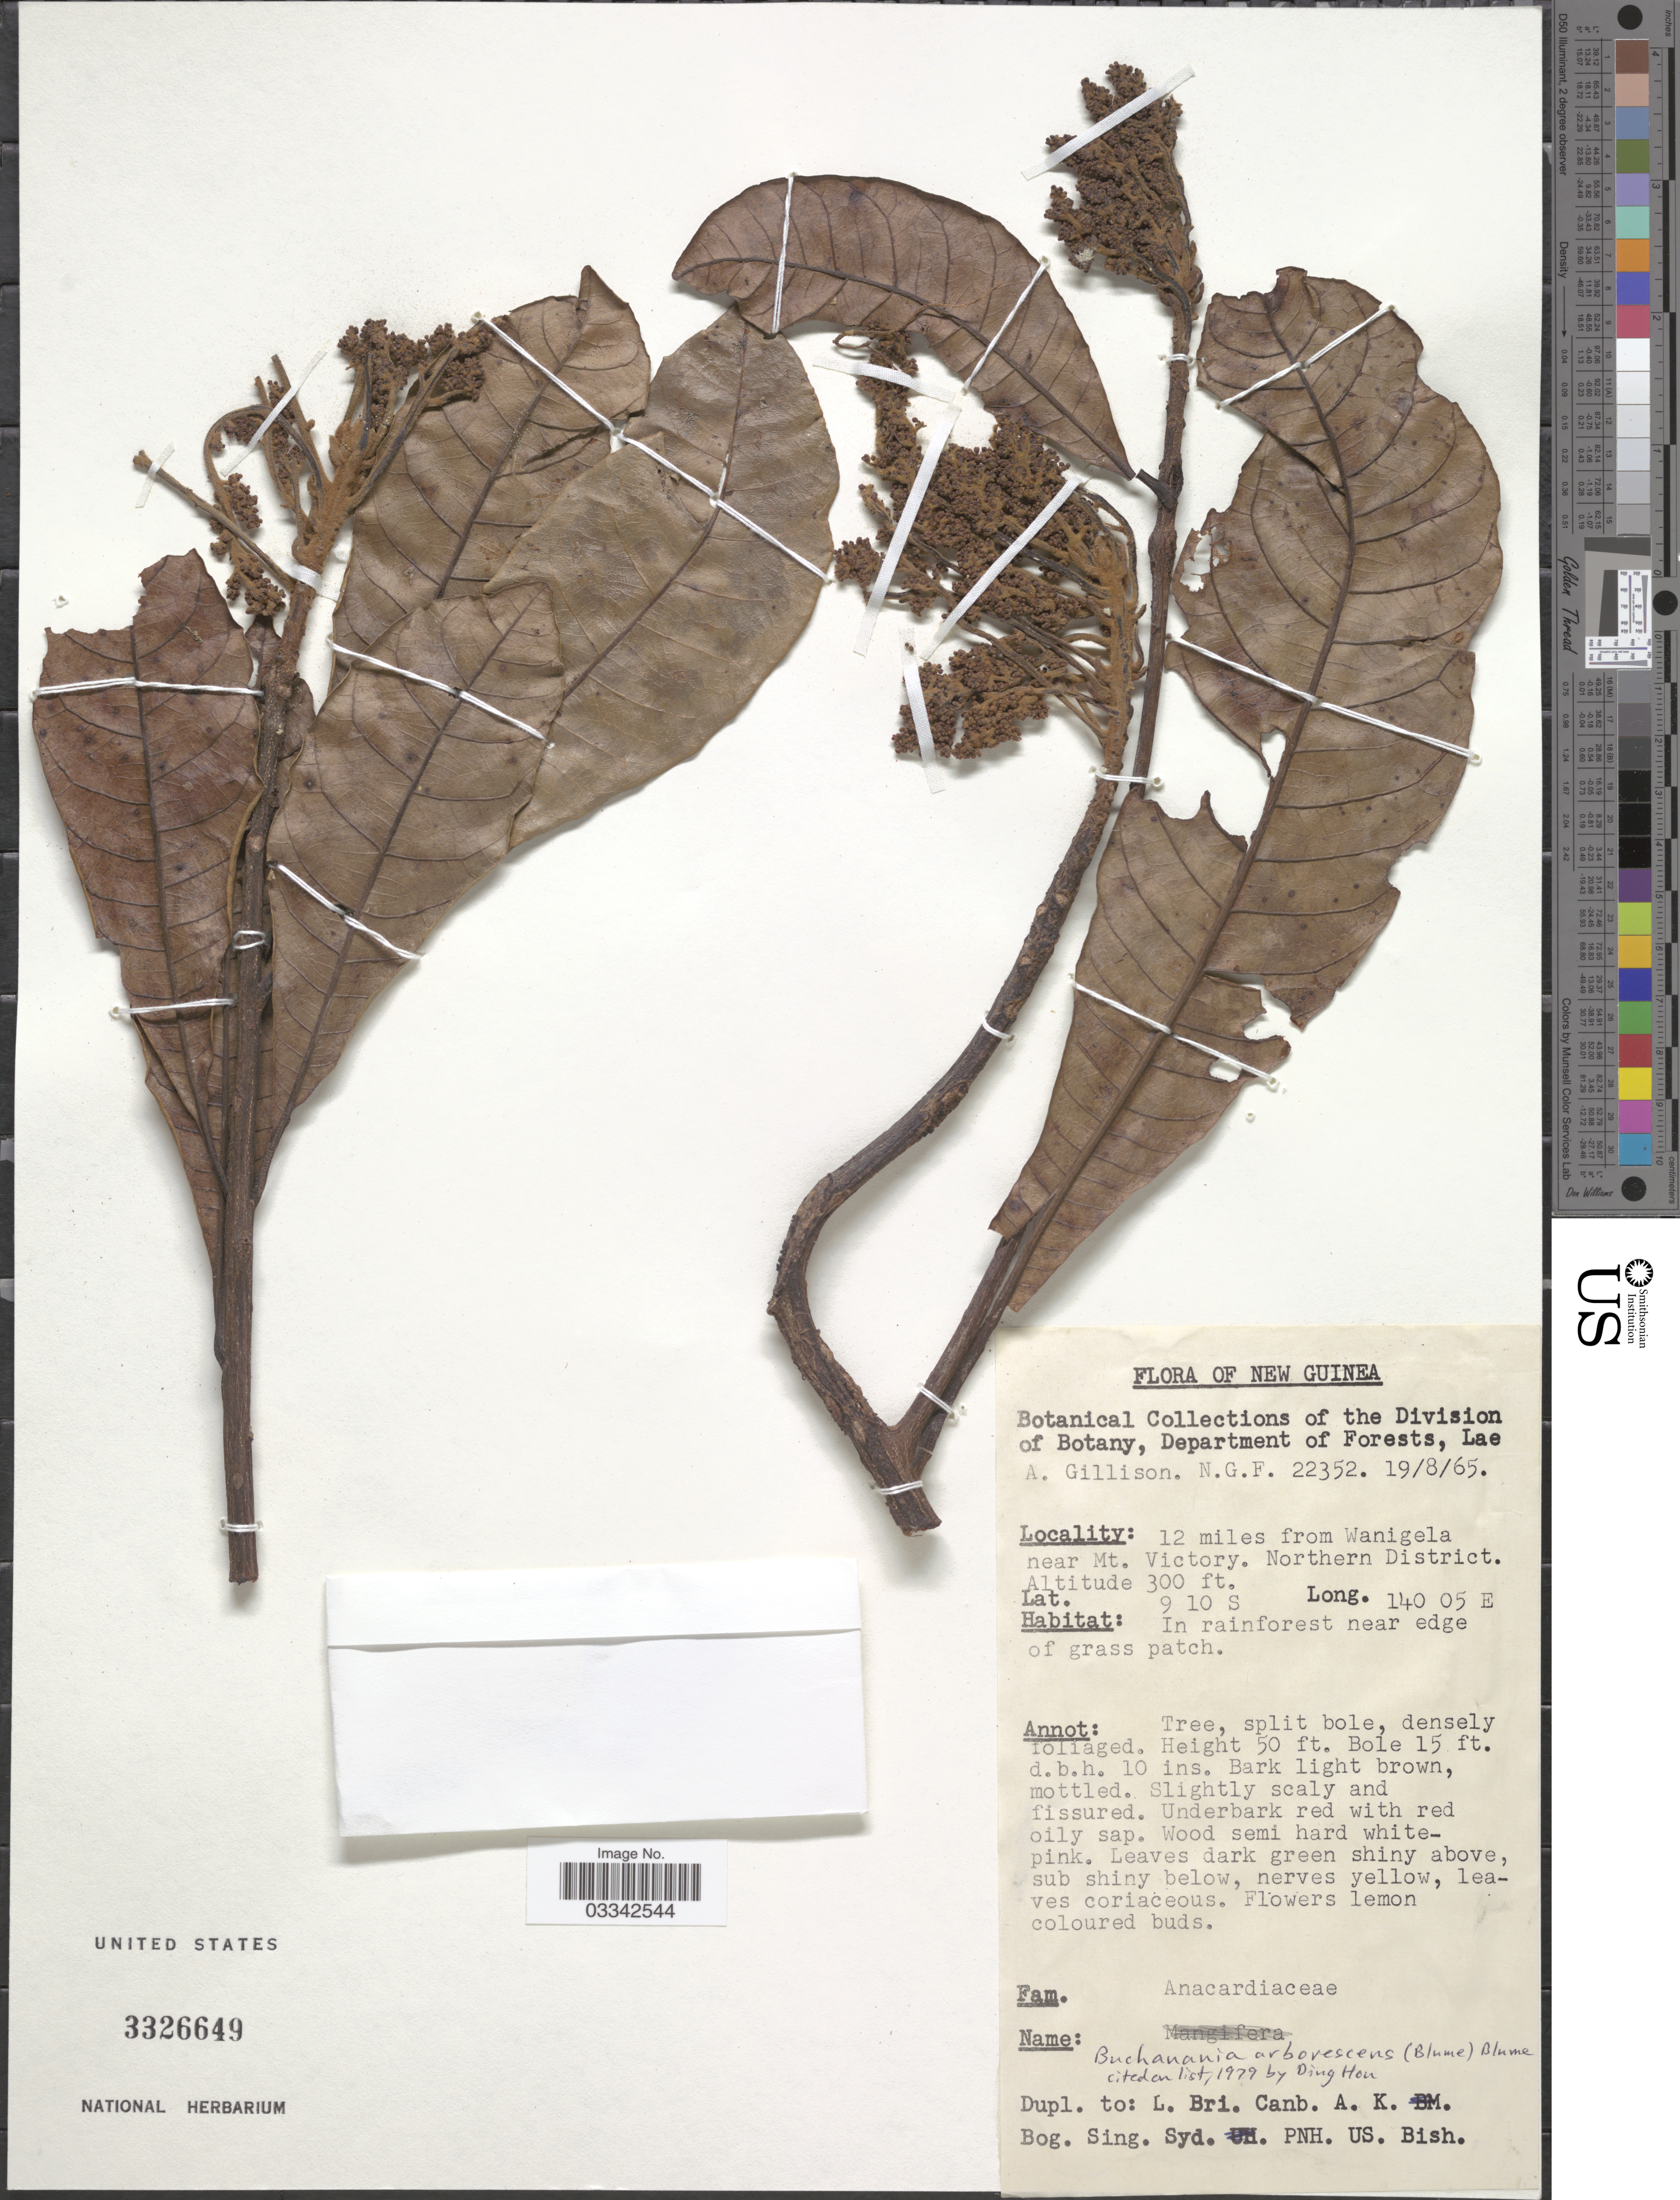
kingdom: Plantae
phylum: Tracheophyta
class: Magnoliopsida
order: Sapindales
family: Anacardiaceae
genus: Buchanania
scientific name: Buchanania arborescens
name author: (Blume) Blume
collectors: A. Gillison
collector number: N.G.F. 22352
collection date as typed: Transcribed d/m/y: 19/8/65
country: Papua New Guinea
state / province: Northern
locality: New Guinea. 12 miles from Wanigela near Mt. Victory. Northern District.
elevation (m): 91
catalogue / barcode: US 3326649